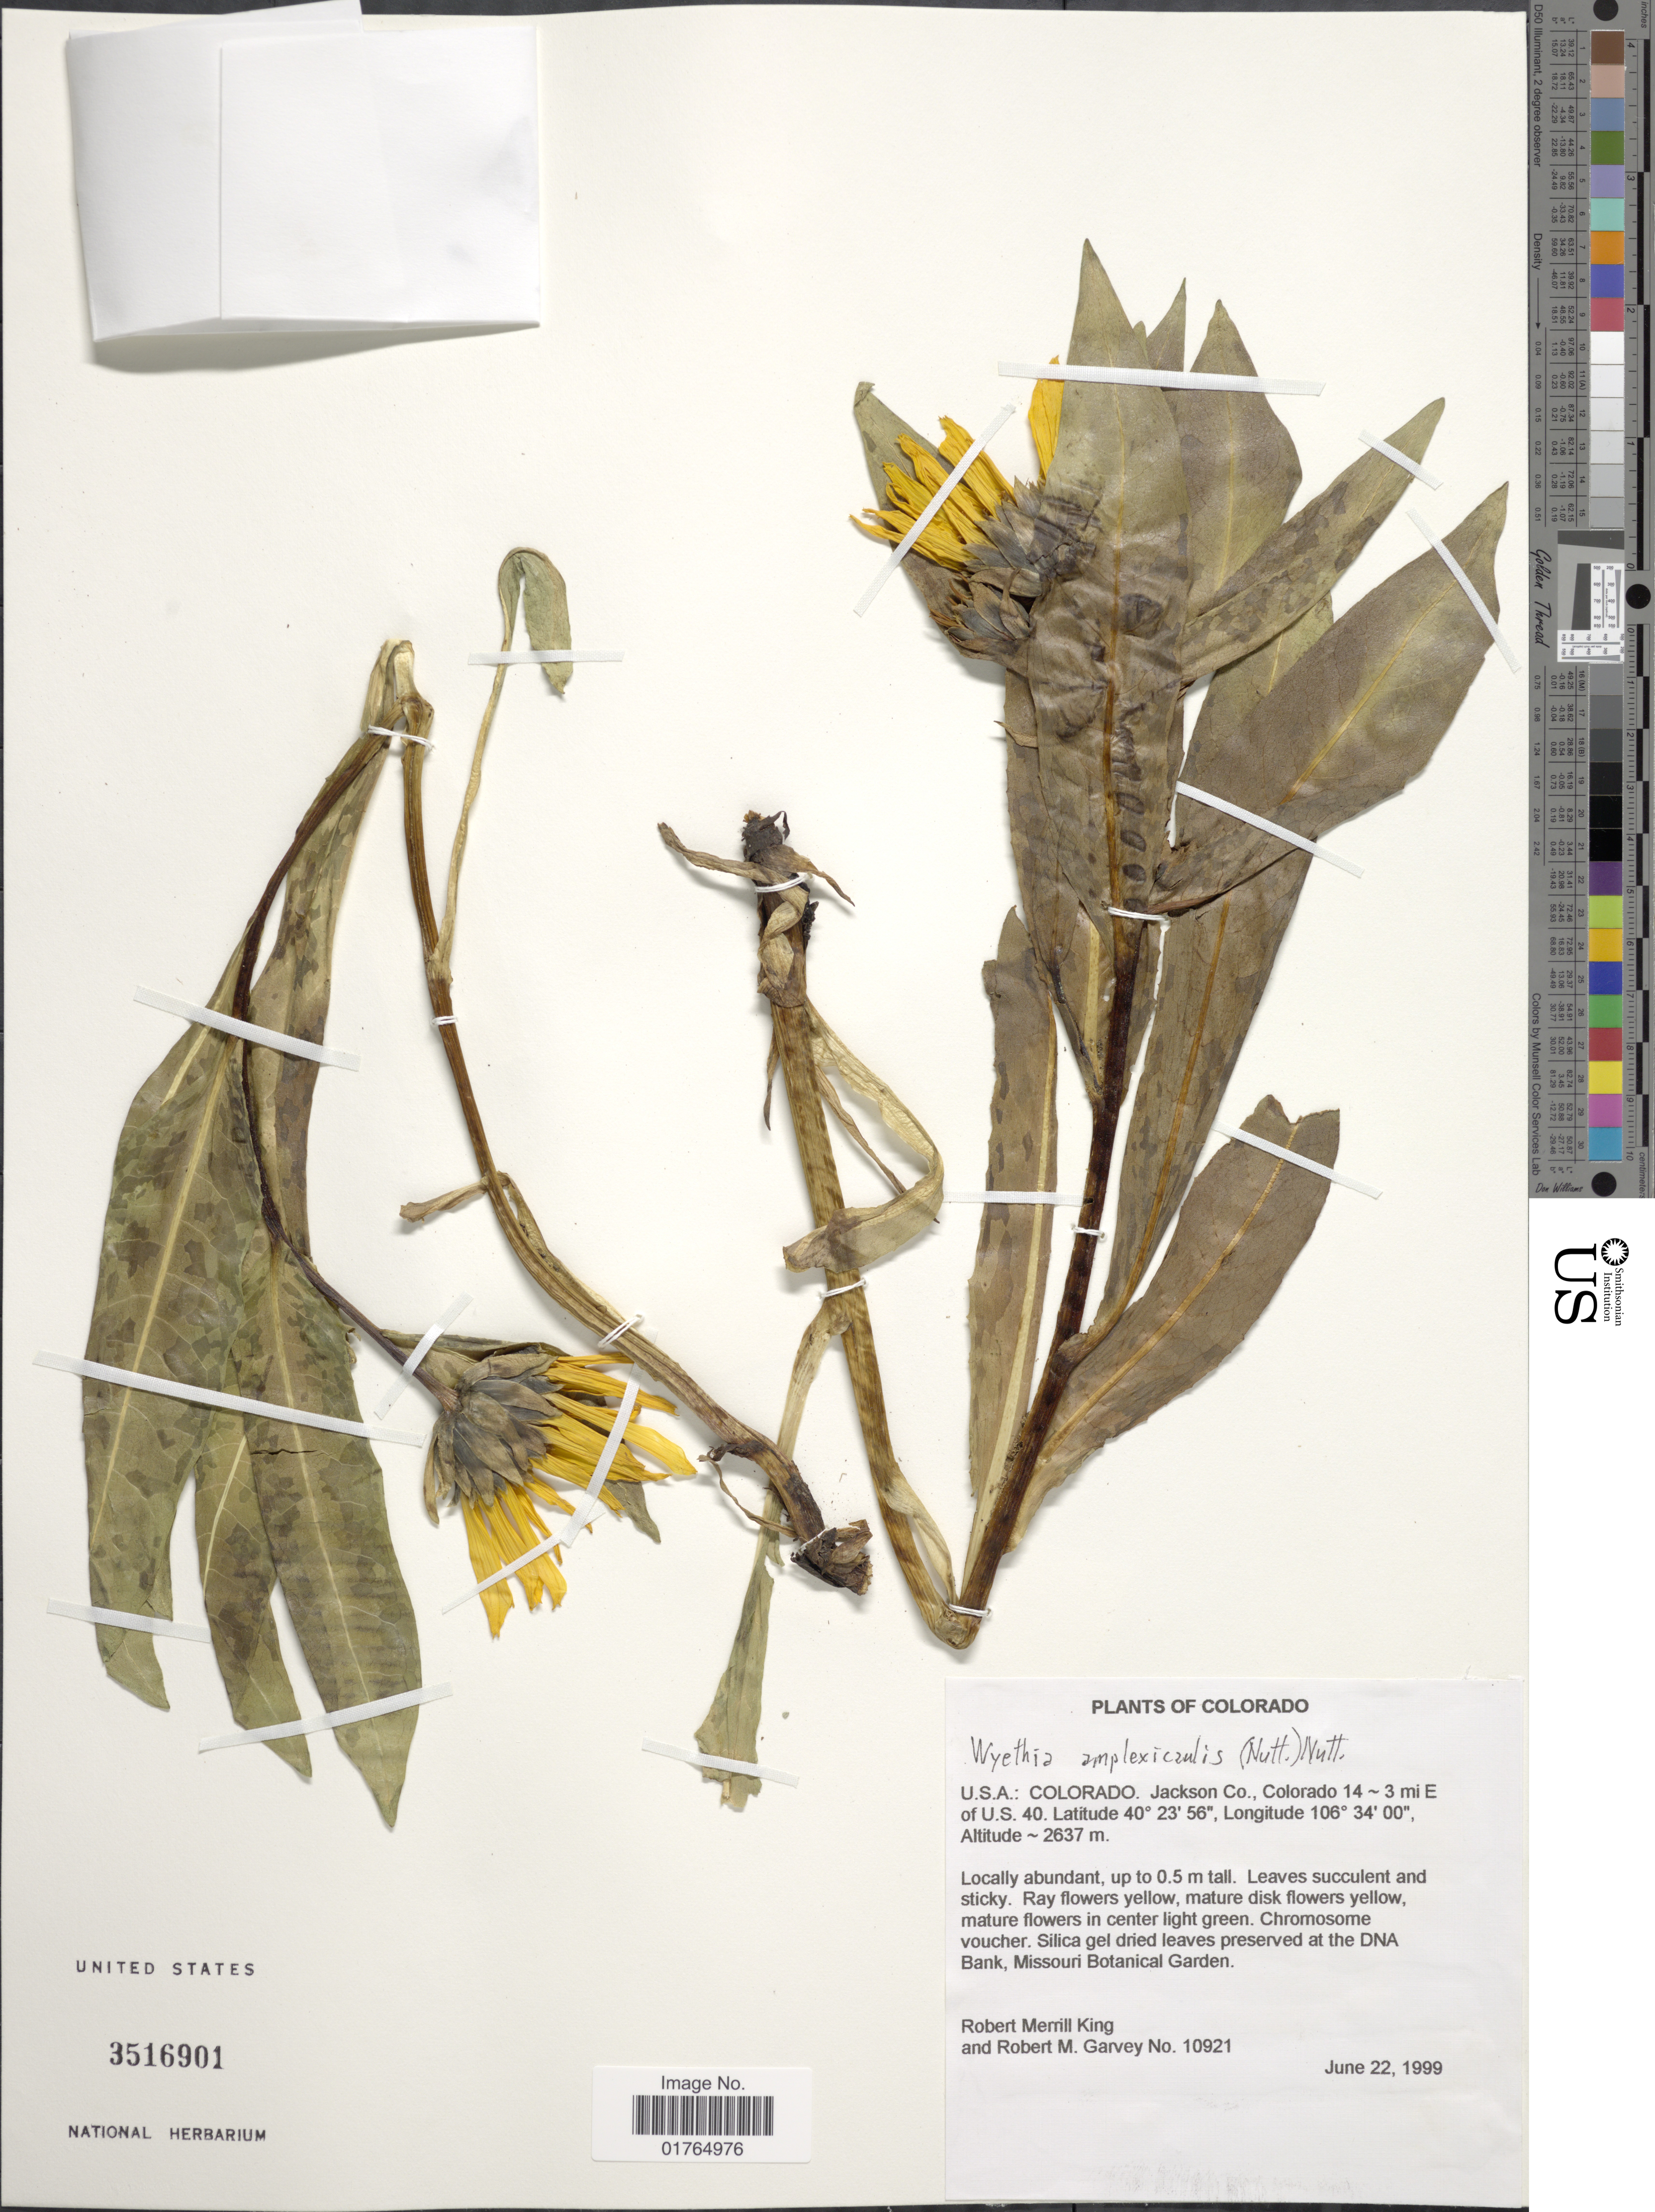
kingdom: Plantae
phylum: Tracheophyta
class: Magnoliopsida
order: Asterales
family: Asteraceae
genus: Wyethia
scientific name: Wyethia amplexicaulis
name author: Nutt.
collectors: R. M. King & R. Garvey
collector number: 10921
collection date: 1999-06-22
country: United States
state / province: Colorado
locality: Jackson Co., Colorado 14, 3 mi E of U.S. 40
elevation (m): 2637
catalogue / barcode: US 3516901